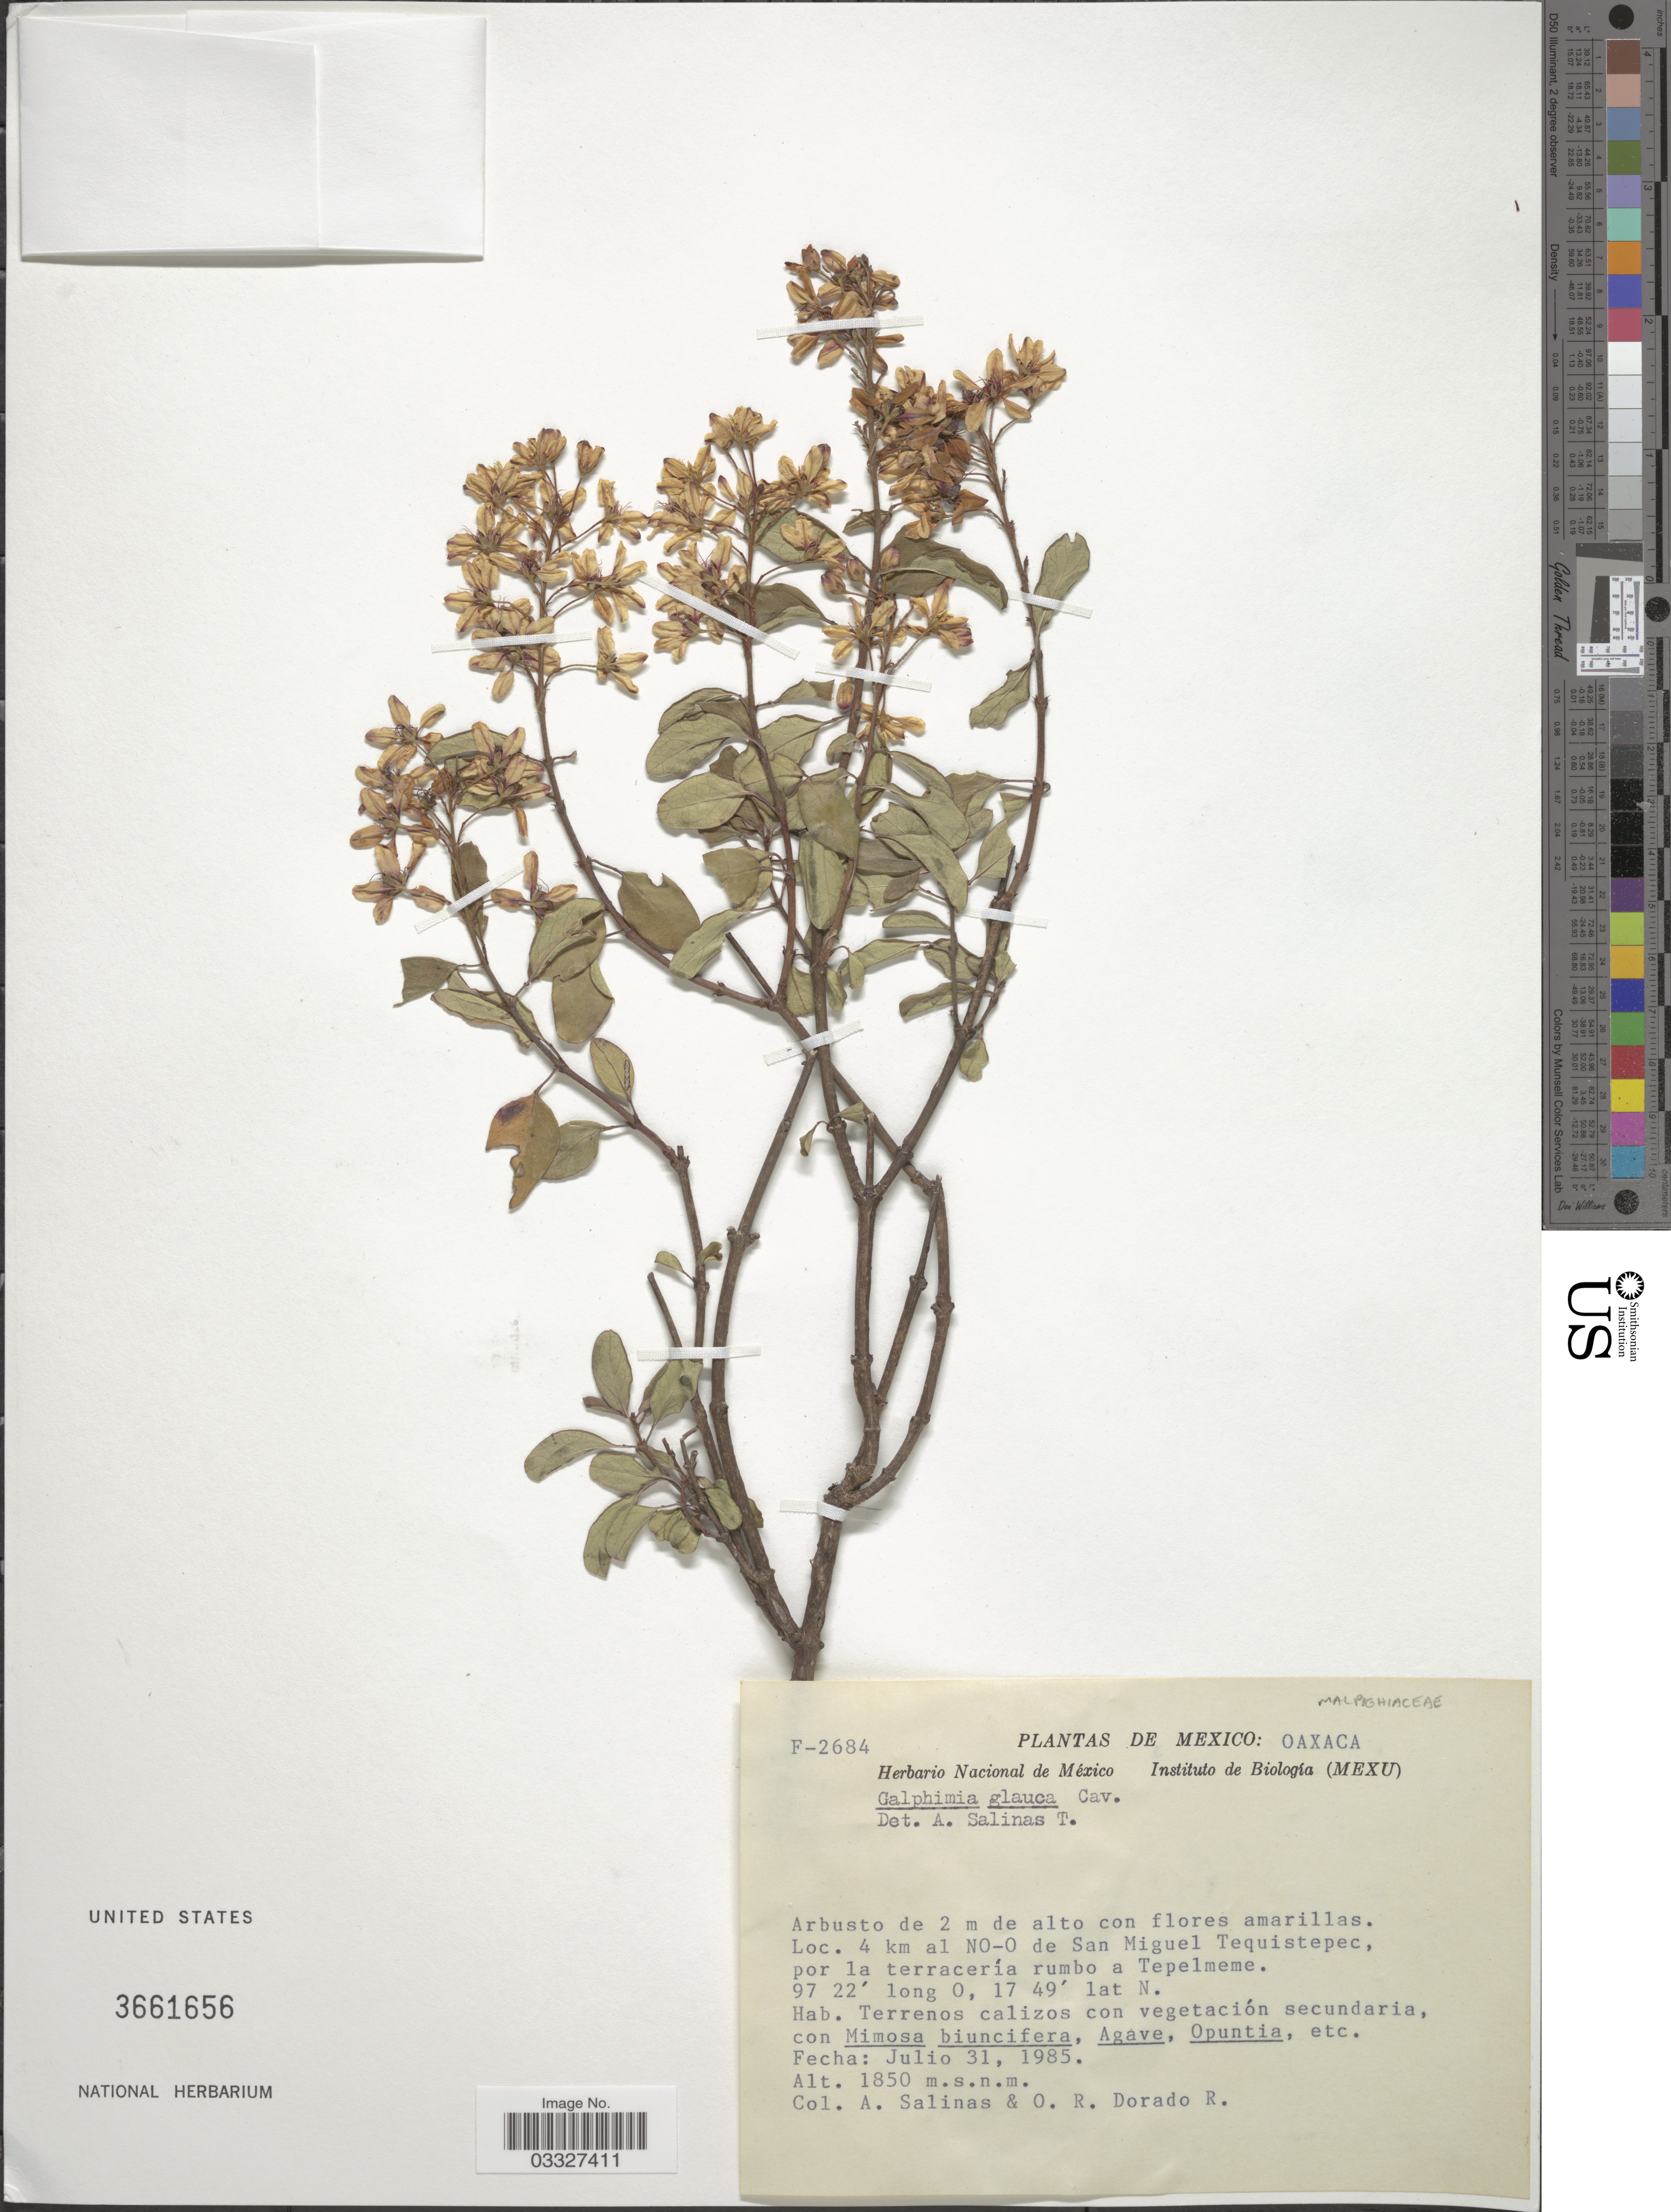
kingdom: Plantae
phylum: Tracheophyta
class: Magnoliopsida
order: Malpighiales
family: Malpighiaceae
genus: Galphimia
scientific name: Galphimia glauca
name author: Cav.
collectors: A. Salinas & O. Dorado R.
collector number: F-2684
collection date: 1985-07-31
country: Mexico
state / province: Oaxaca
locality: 4 km al NO-O de San Miguel Tequistepec, por la terracería rumbo a Tepelmeme.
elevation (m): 1850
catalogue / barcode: US 3661656